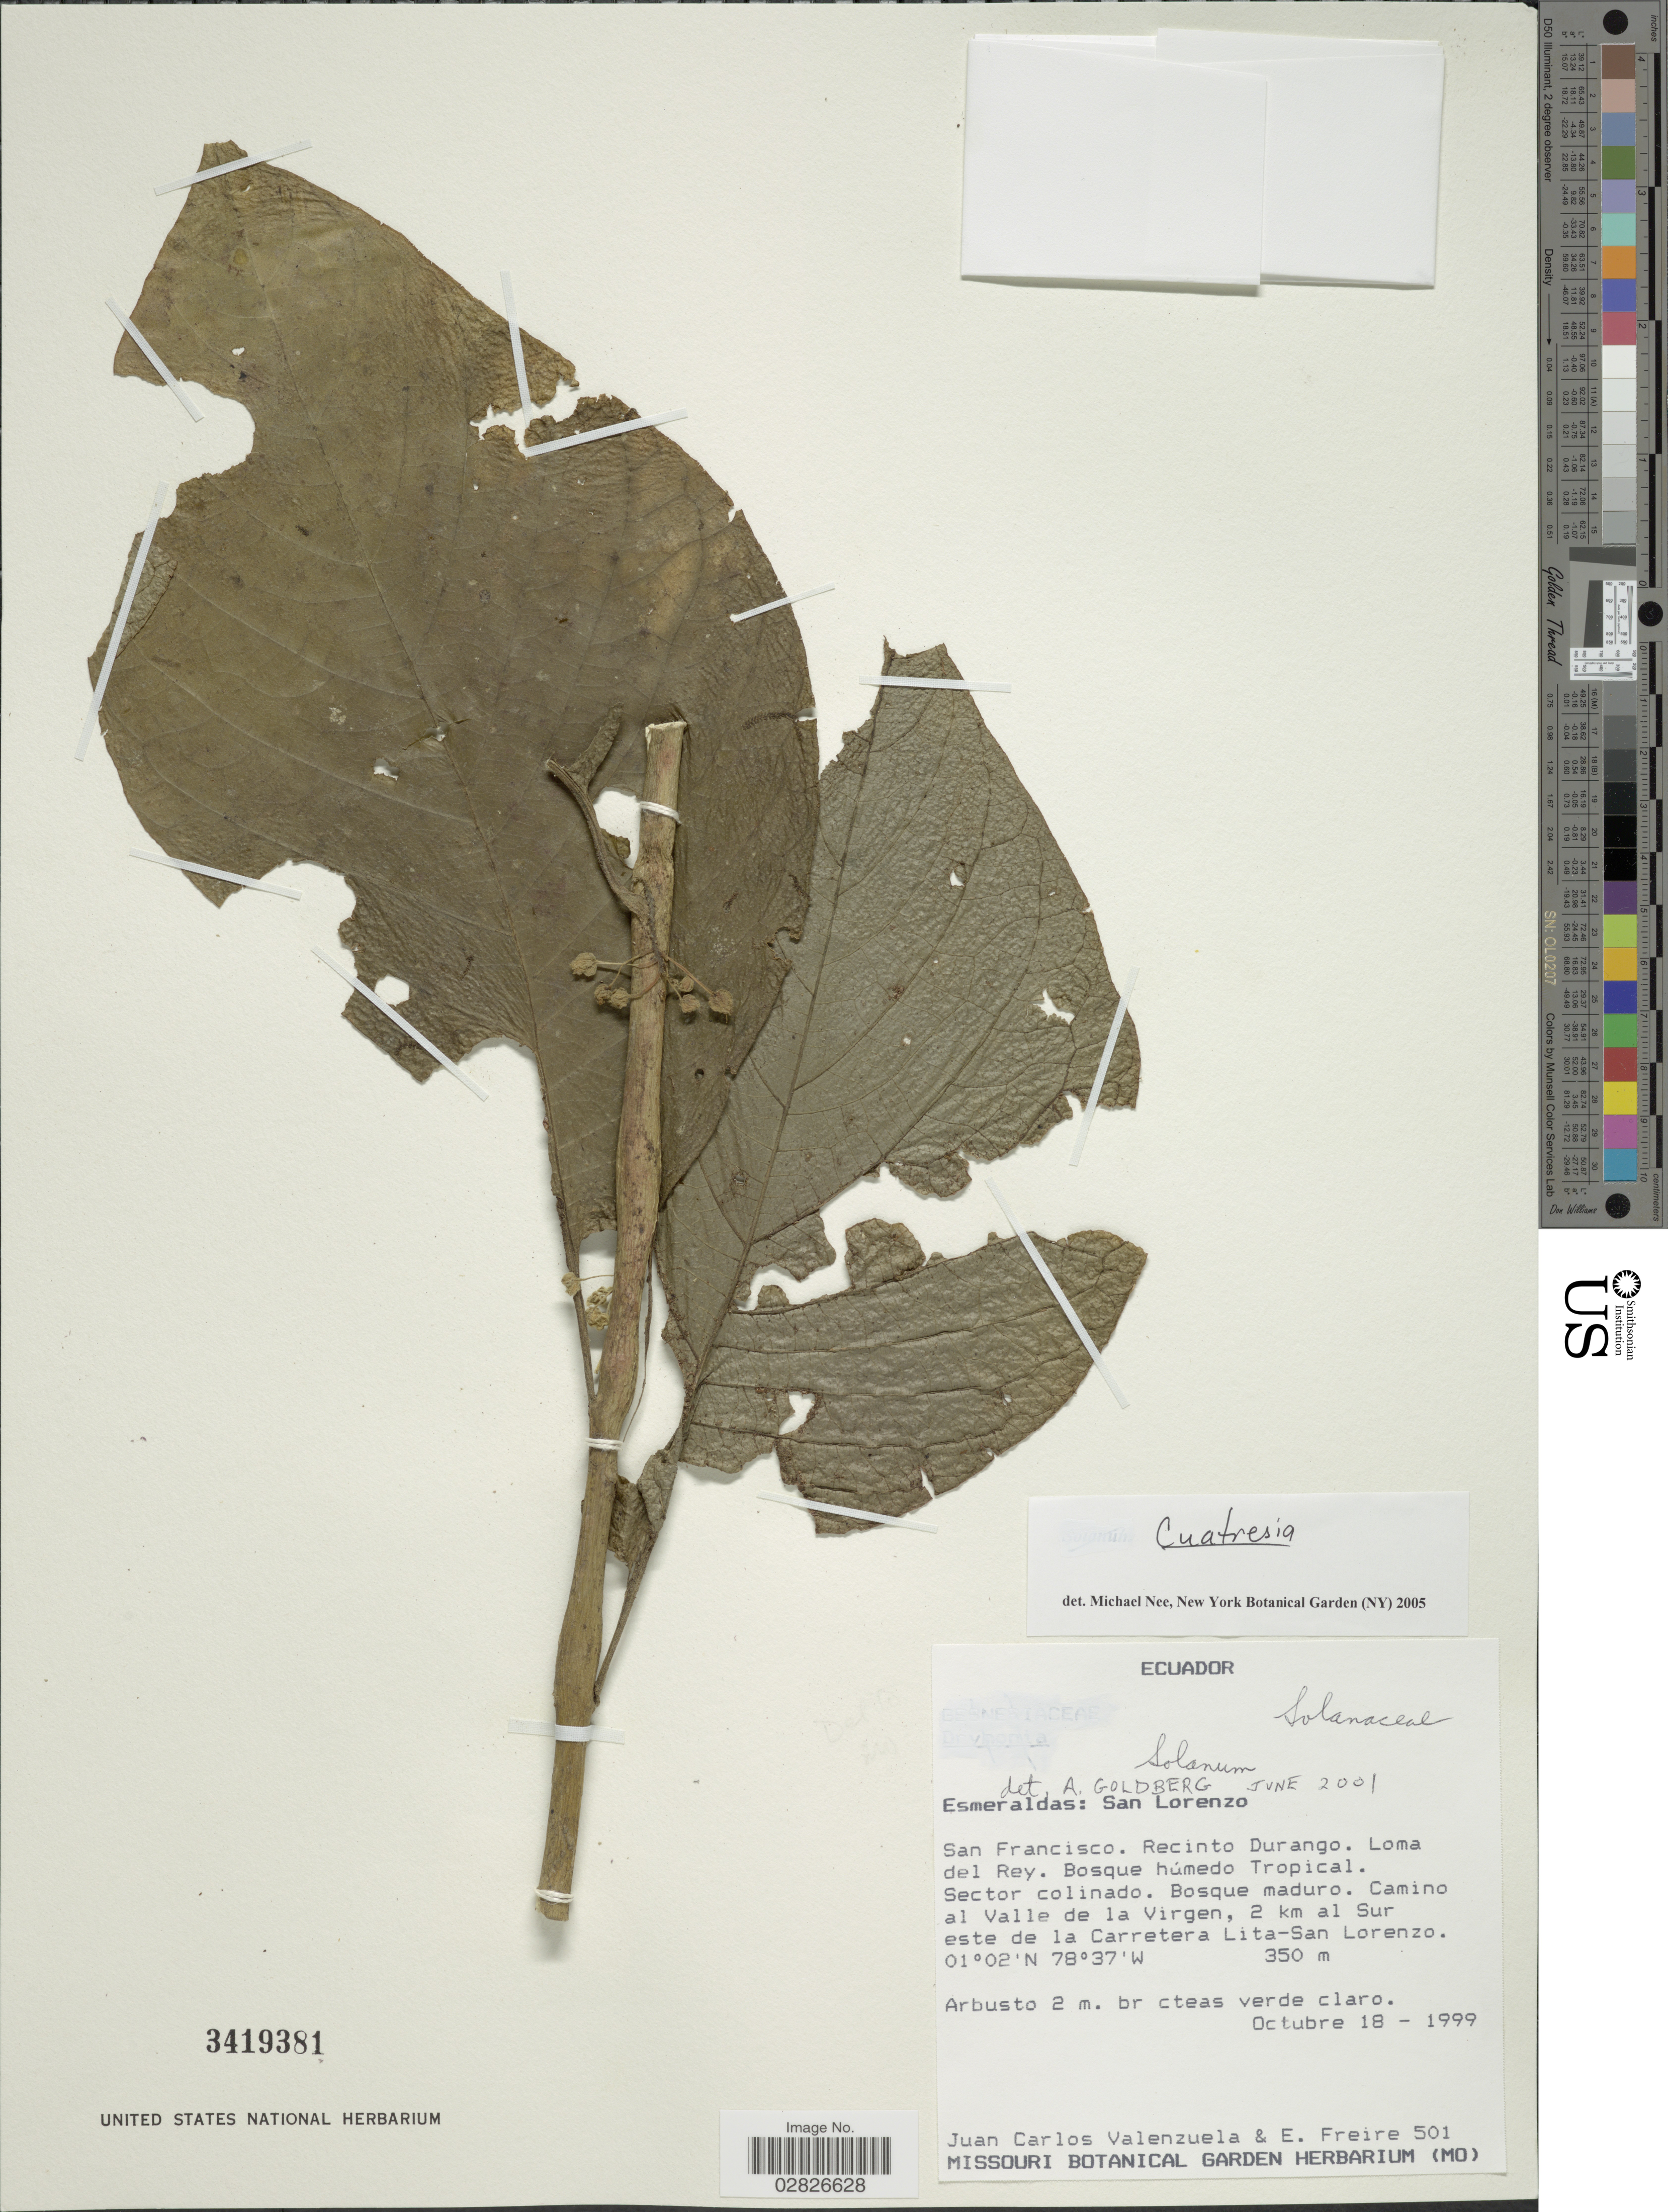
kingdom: Plantae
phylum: Tracheophyta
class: Magnoliopsida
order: Solanales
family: Solanaceae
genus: Cuatresia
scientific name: Cuatresia sp.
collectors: J. Valenzuela & E. Freire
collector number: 501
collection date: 1999-10-18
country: Ecuador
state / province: Esmeraldas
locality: San Lorenzo, San Francisco, Recinto Durango, Loma del Rey , Bosque húmedo Tropical, Camino al Valle de la Virgen, 2 km al Sur este de la Carretera Lita-San Lorenzo.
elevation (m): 350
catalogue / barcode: US 3419381